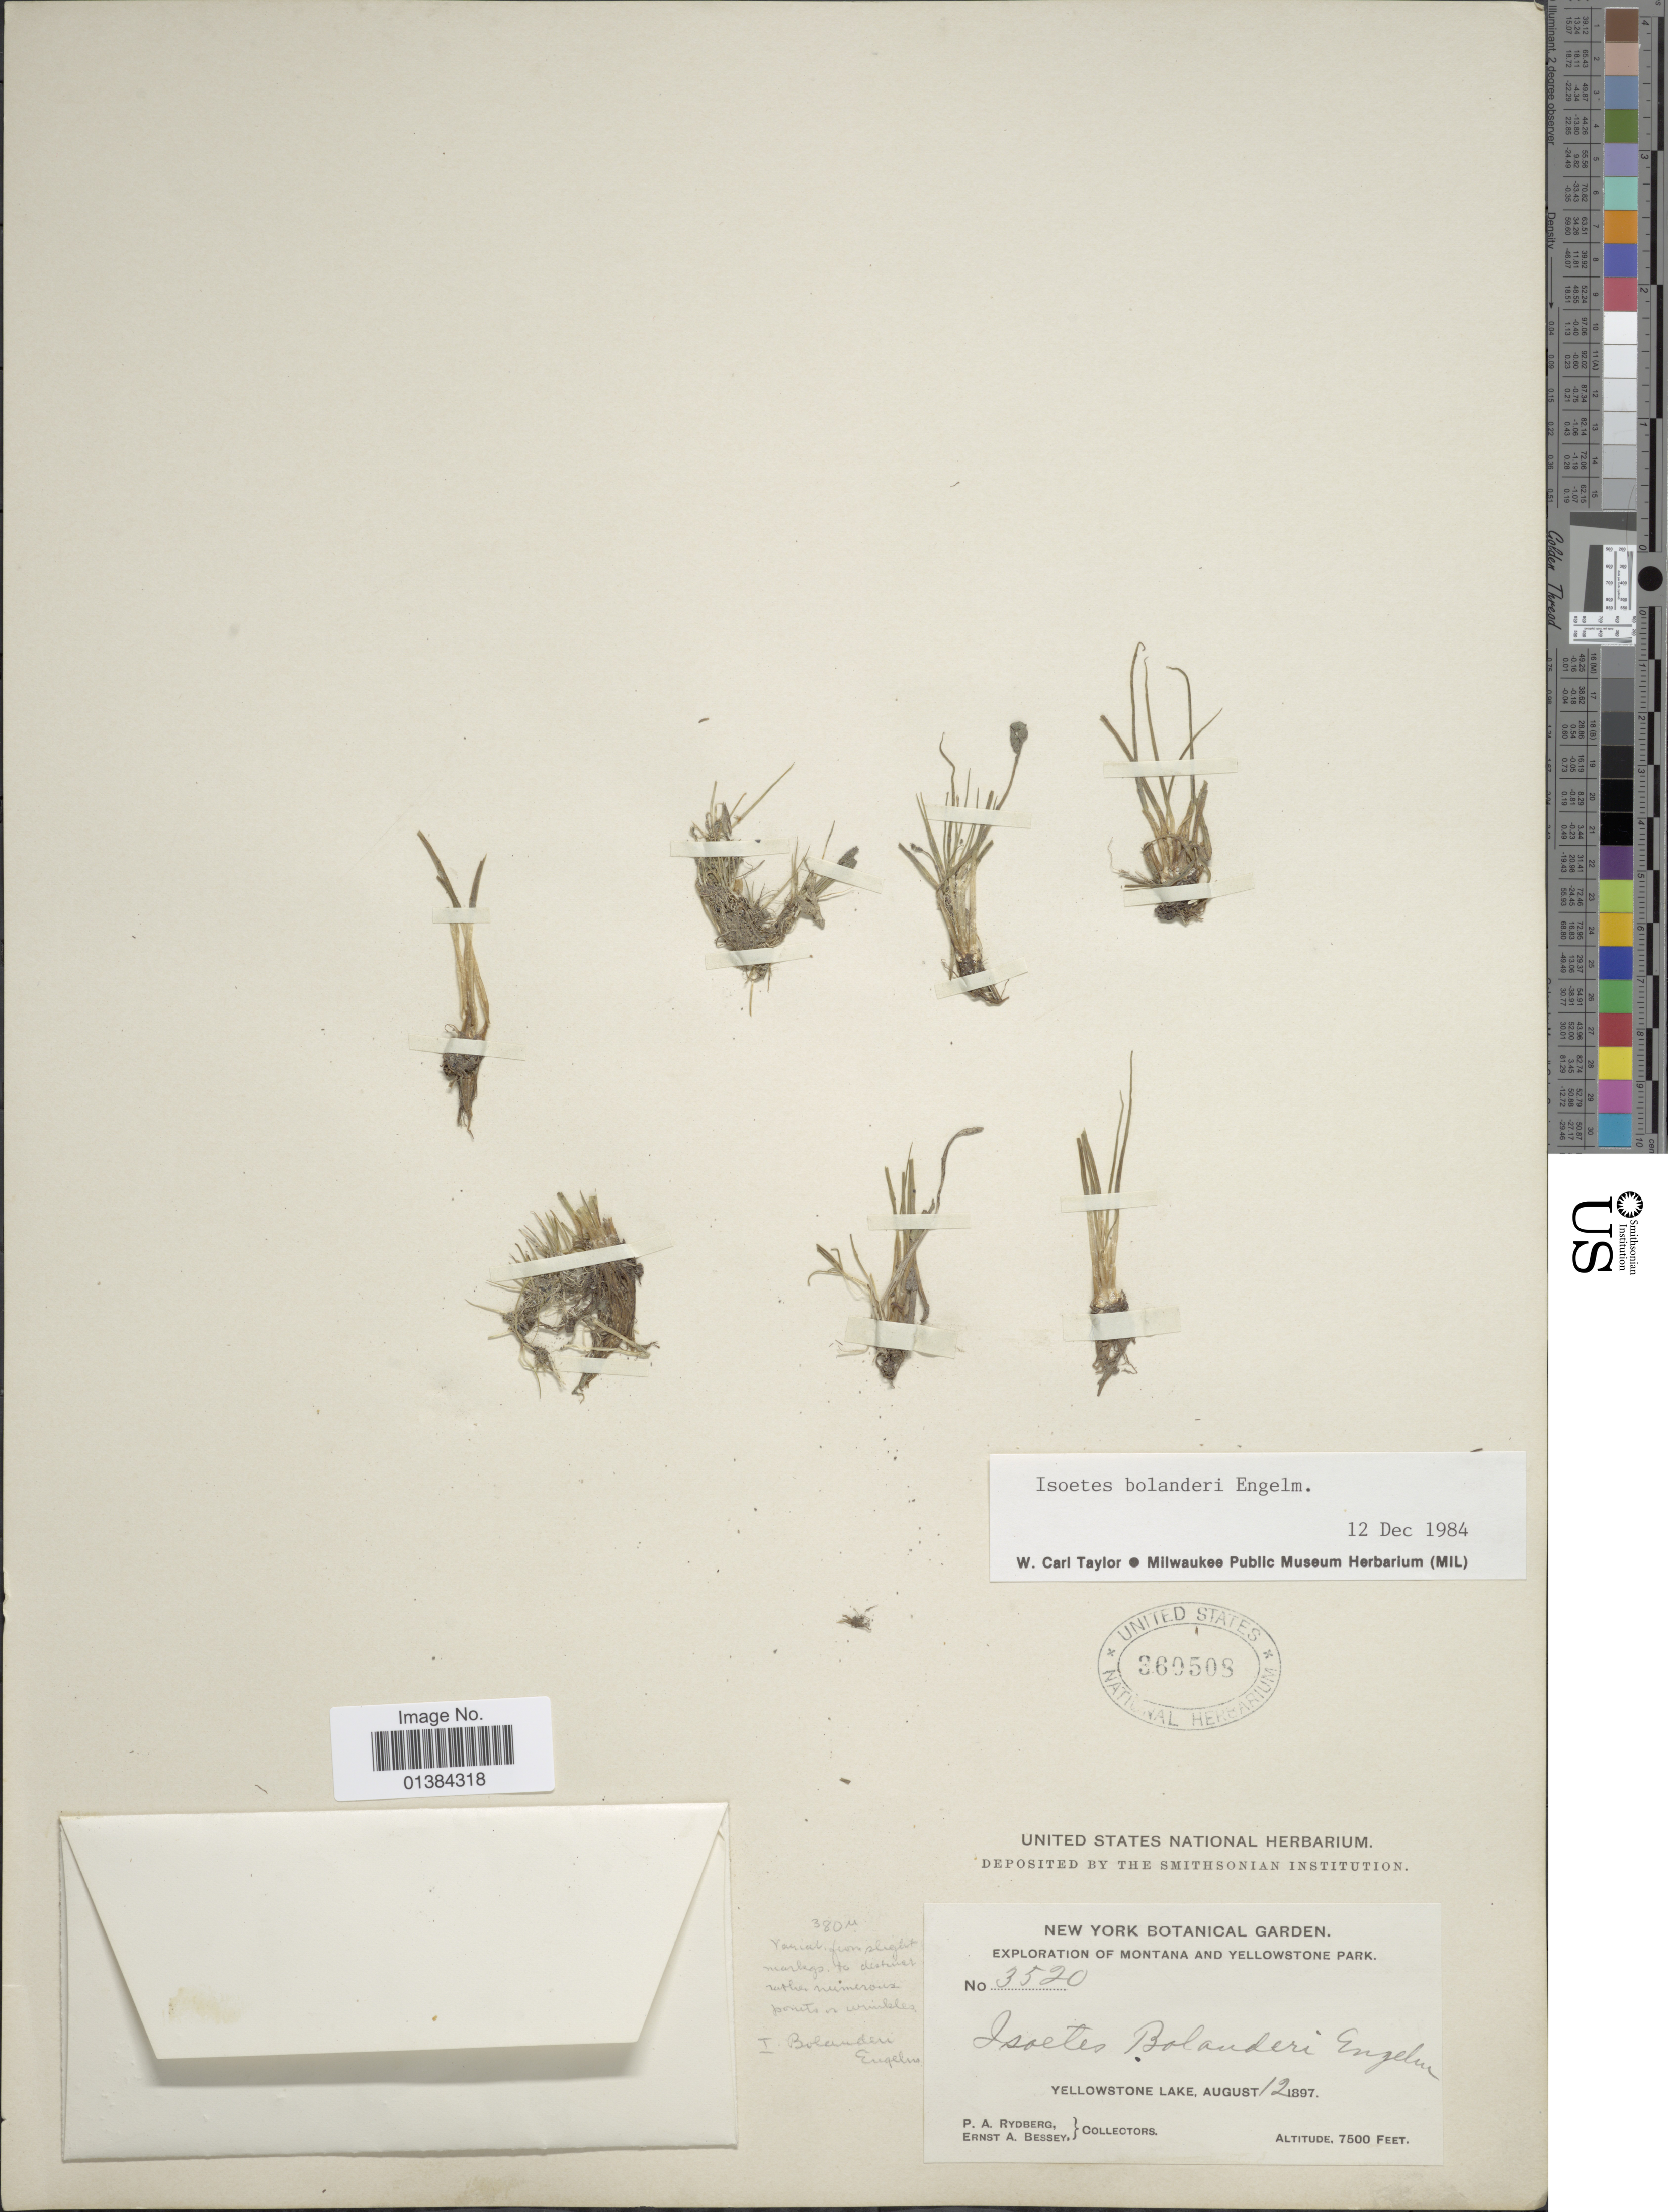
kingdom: Plantae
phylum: Tracheophyta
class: Lycopodiopsida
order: Isoetales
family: Isoetaceae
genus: Isoetes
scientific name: Isoetes bolanderi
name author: Engelm.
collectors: P. A. Rydberg & E. A. Bessey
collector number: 3520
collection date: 1897-08-12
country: United States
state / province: Montana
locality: Yellowstone Lake.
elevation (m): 2286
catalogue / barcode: US 360508